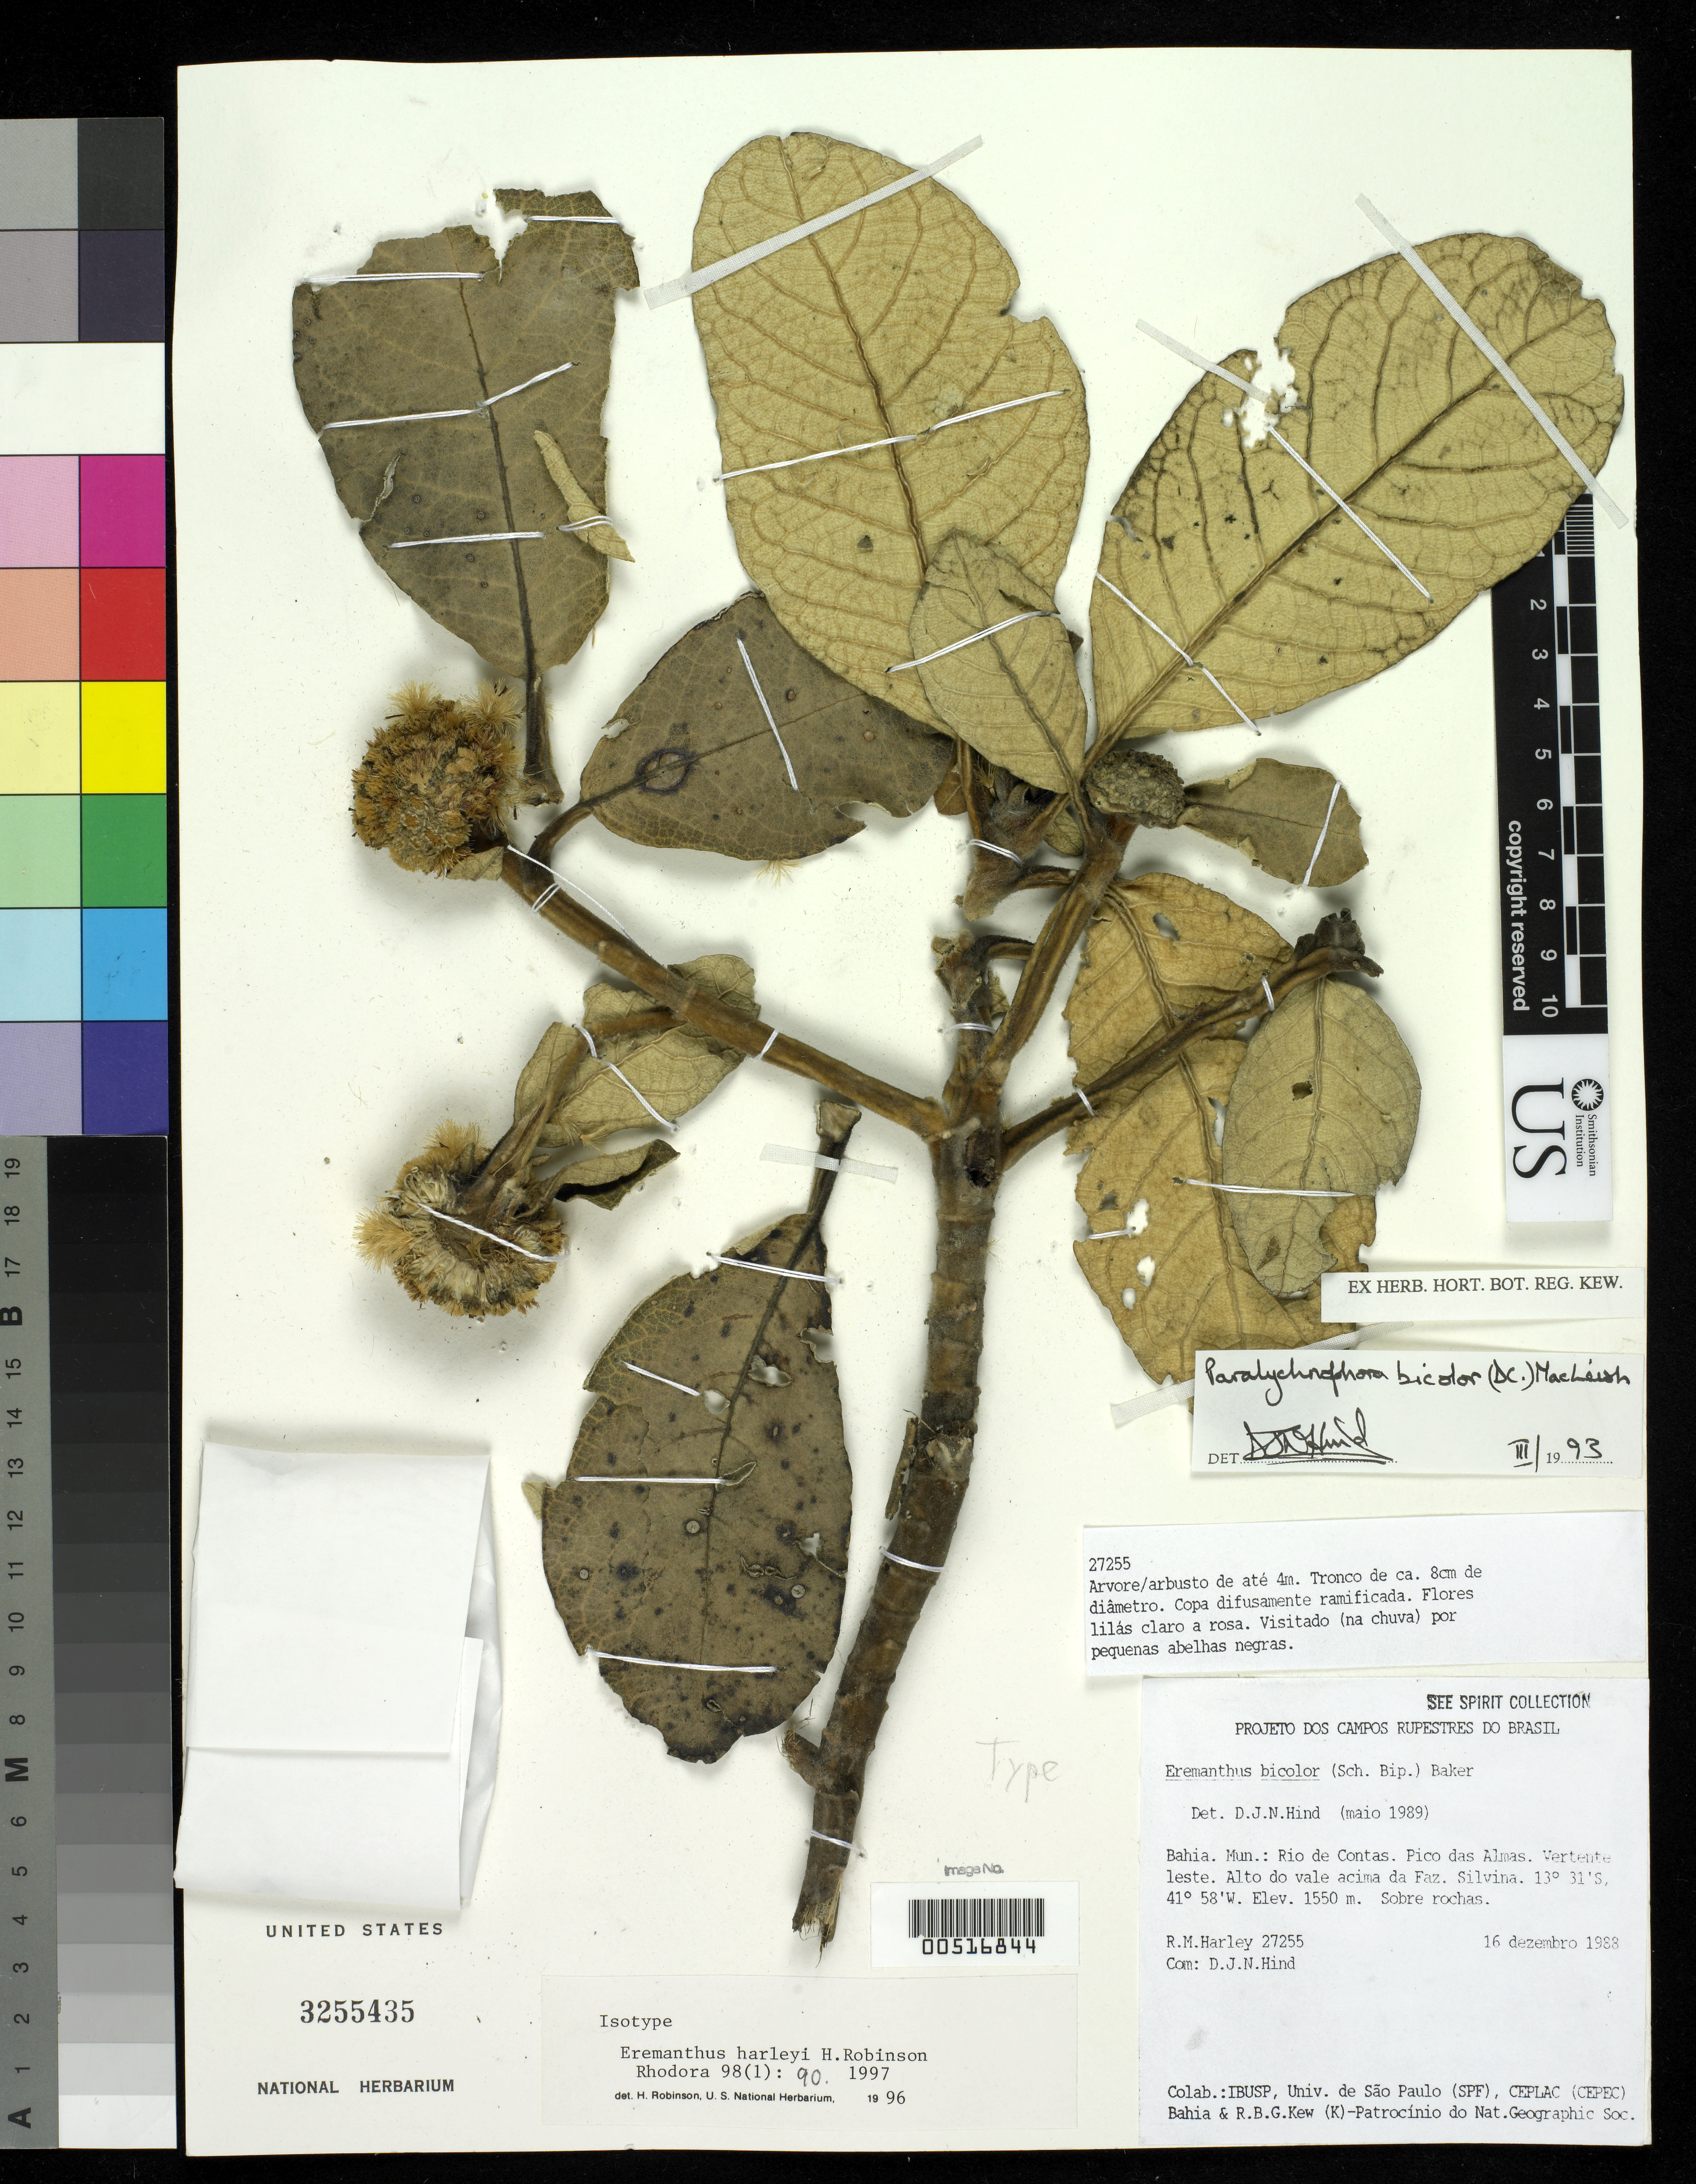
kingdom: Plantae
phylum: Tracheophyta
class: Magnoliopsida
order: Asterales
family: Asteraceae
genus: Eremanthus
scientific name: Eremanthus harleyi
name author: H. Rob.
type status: Isotype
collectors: R. M. Harley & D. J. N. Hind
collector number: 27255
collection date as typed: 16 Dec 1988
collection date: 1988-12-16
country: Brazil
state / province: Bahia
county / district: Rio de Contas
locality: Pico das Almas, vertente leste, Alto do vale acima da Faz. Silvina.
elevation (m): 1550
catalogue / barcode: US 3255435